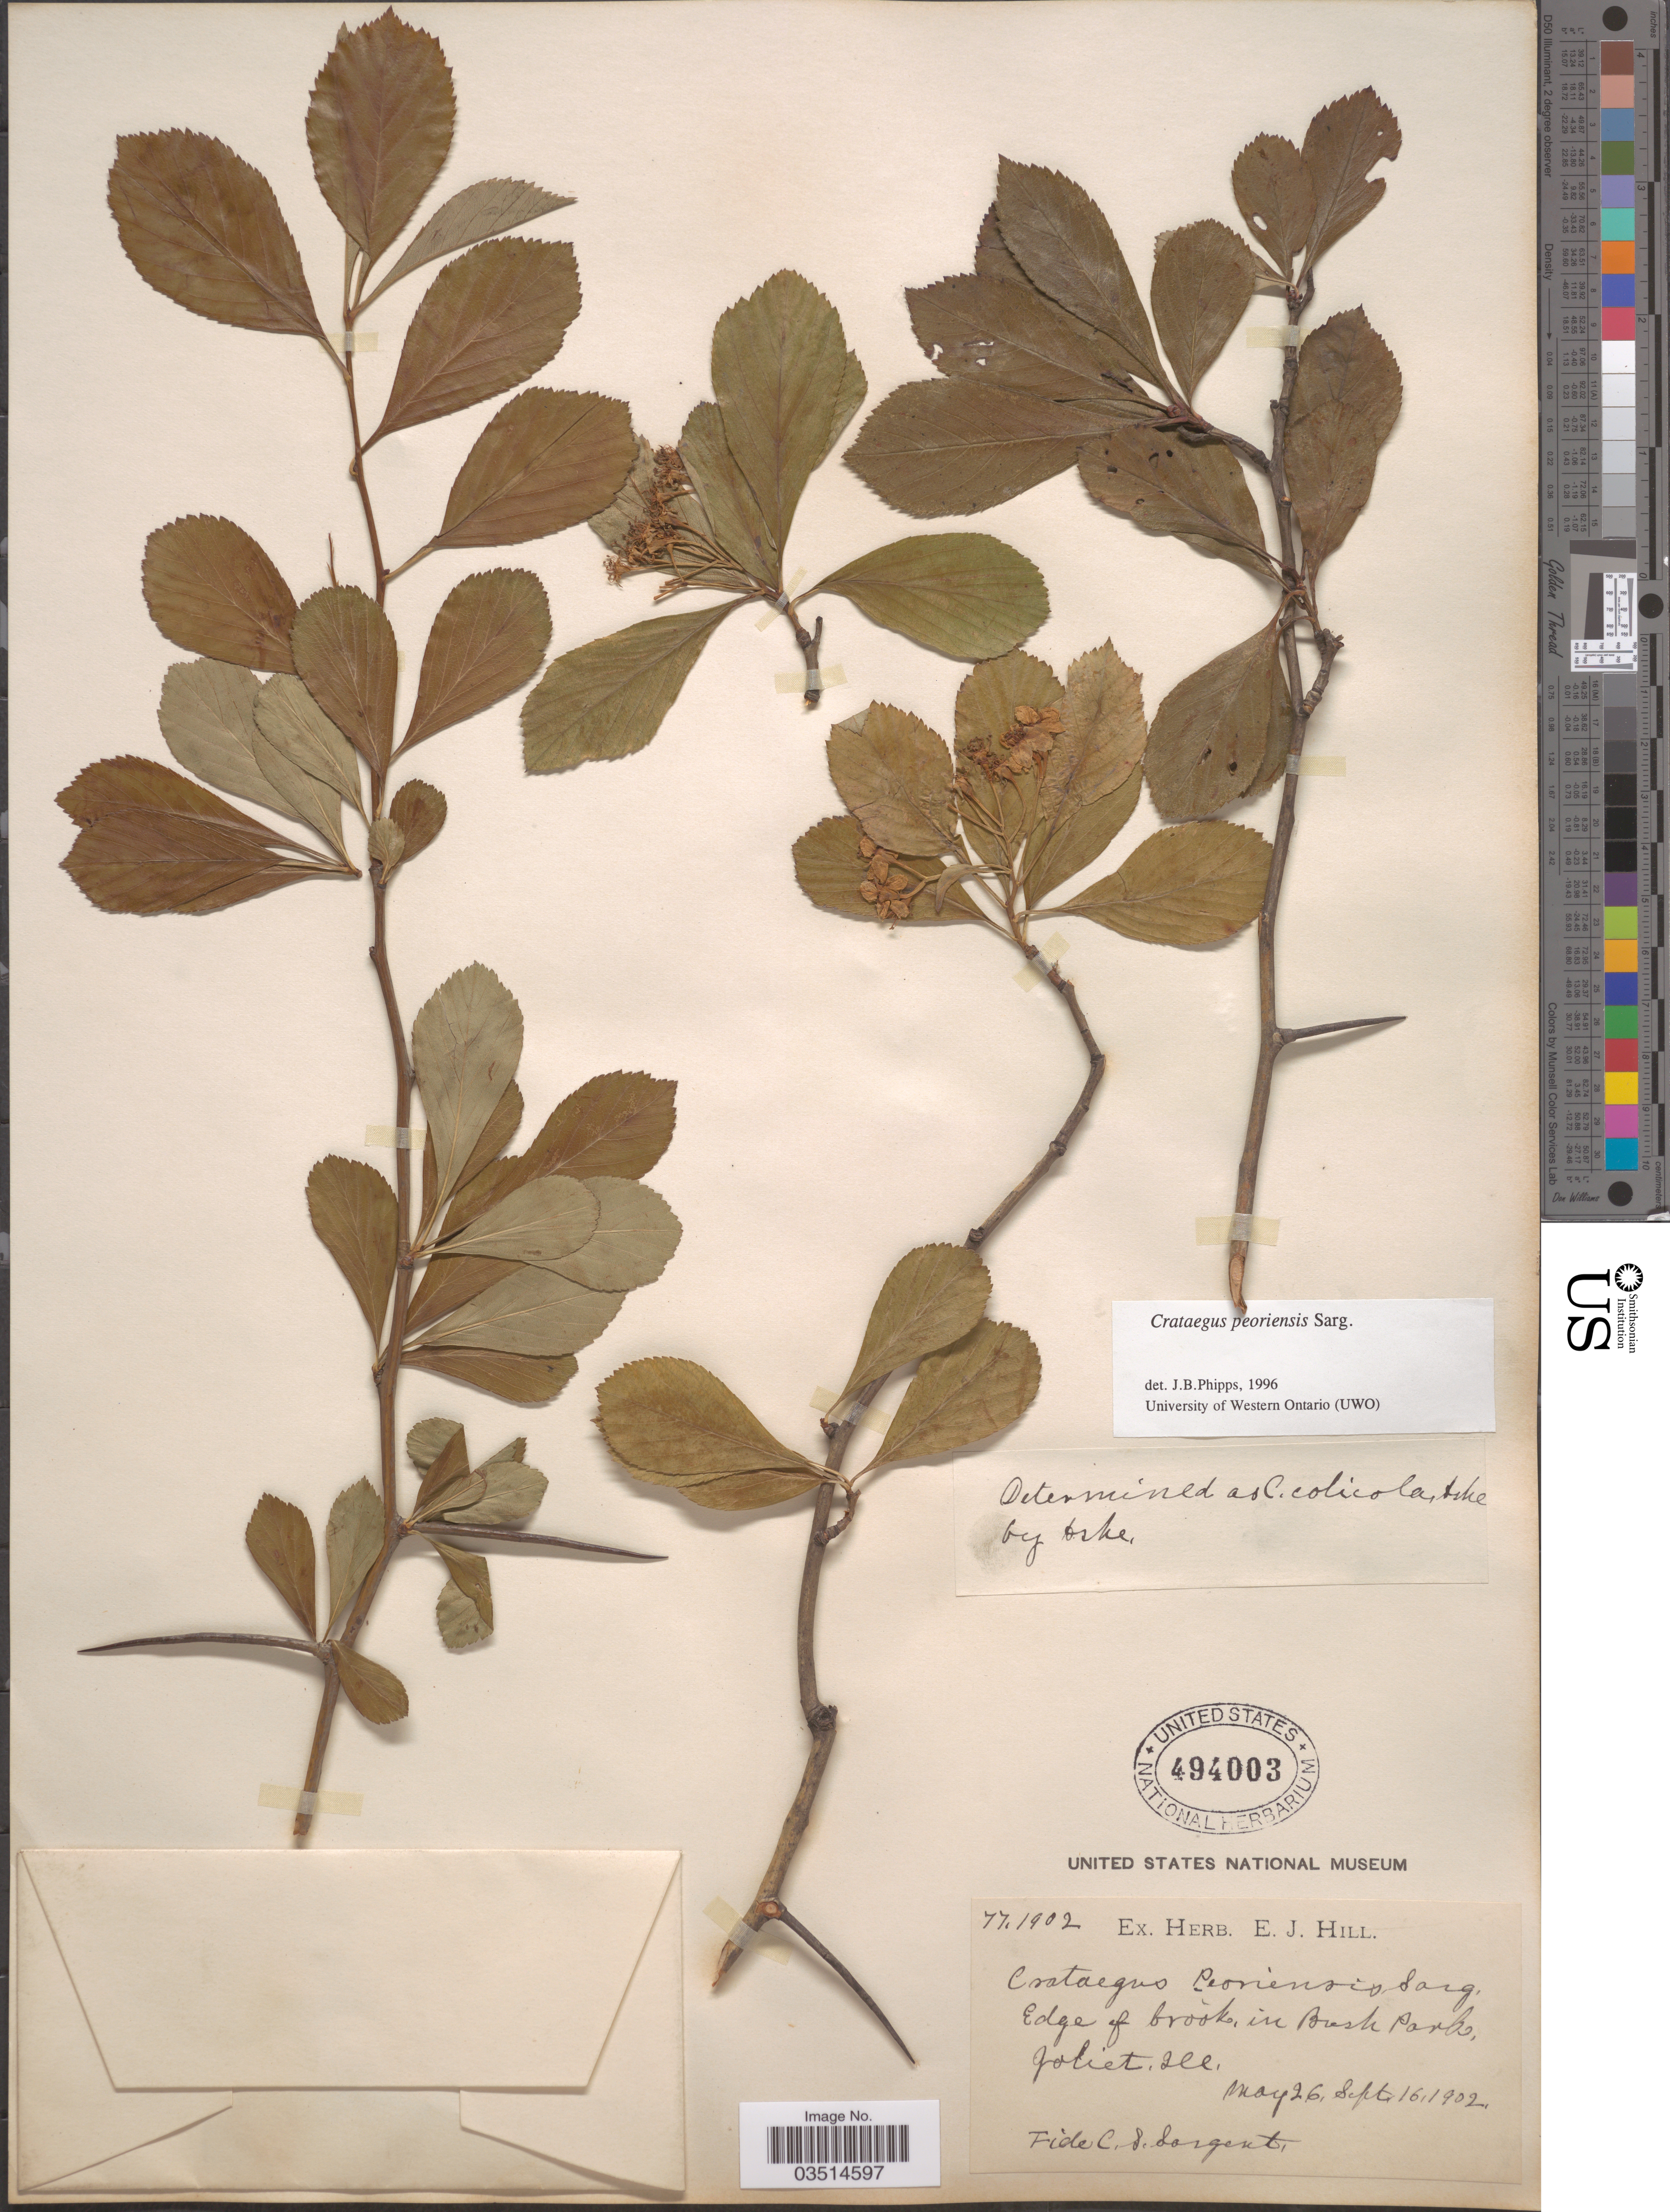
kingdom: Plantae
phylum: Tracheophyta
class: Magnoliopsida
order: Rosales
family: Rosaceae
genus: Crataegus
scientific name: Crataegus x disperma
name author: Ashe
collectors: C. S. Sargent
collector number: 771902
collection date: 1902-05-26/1902-09-16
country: United States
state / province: Illinois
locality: Edge of brook, in Bush Parks, Joliet.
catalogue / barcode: US 494003